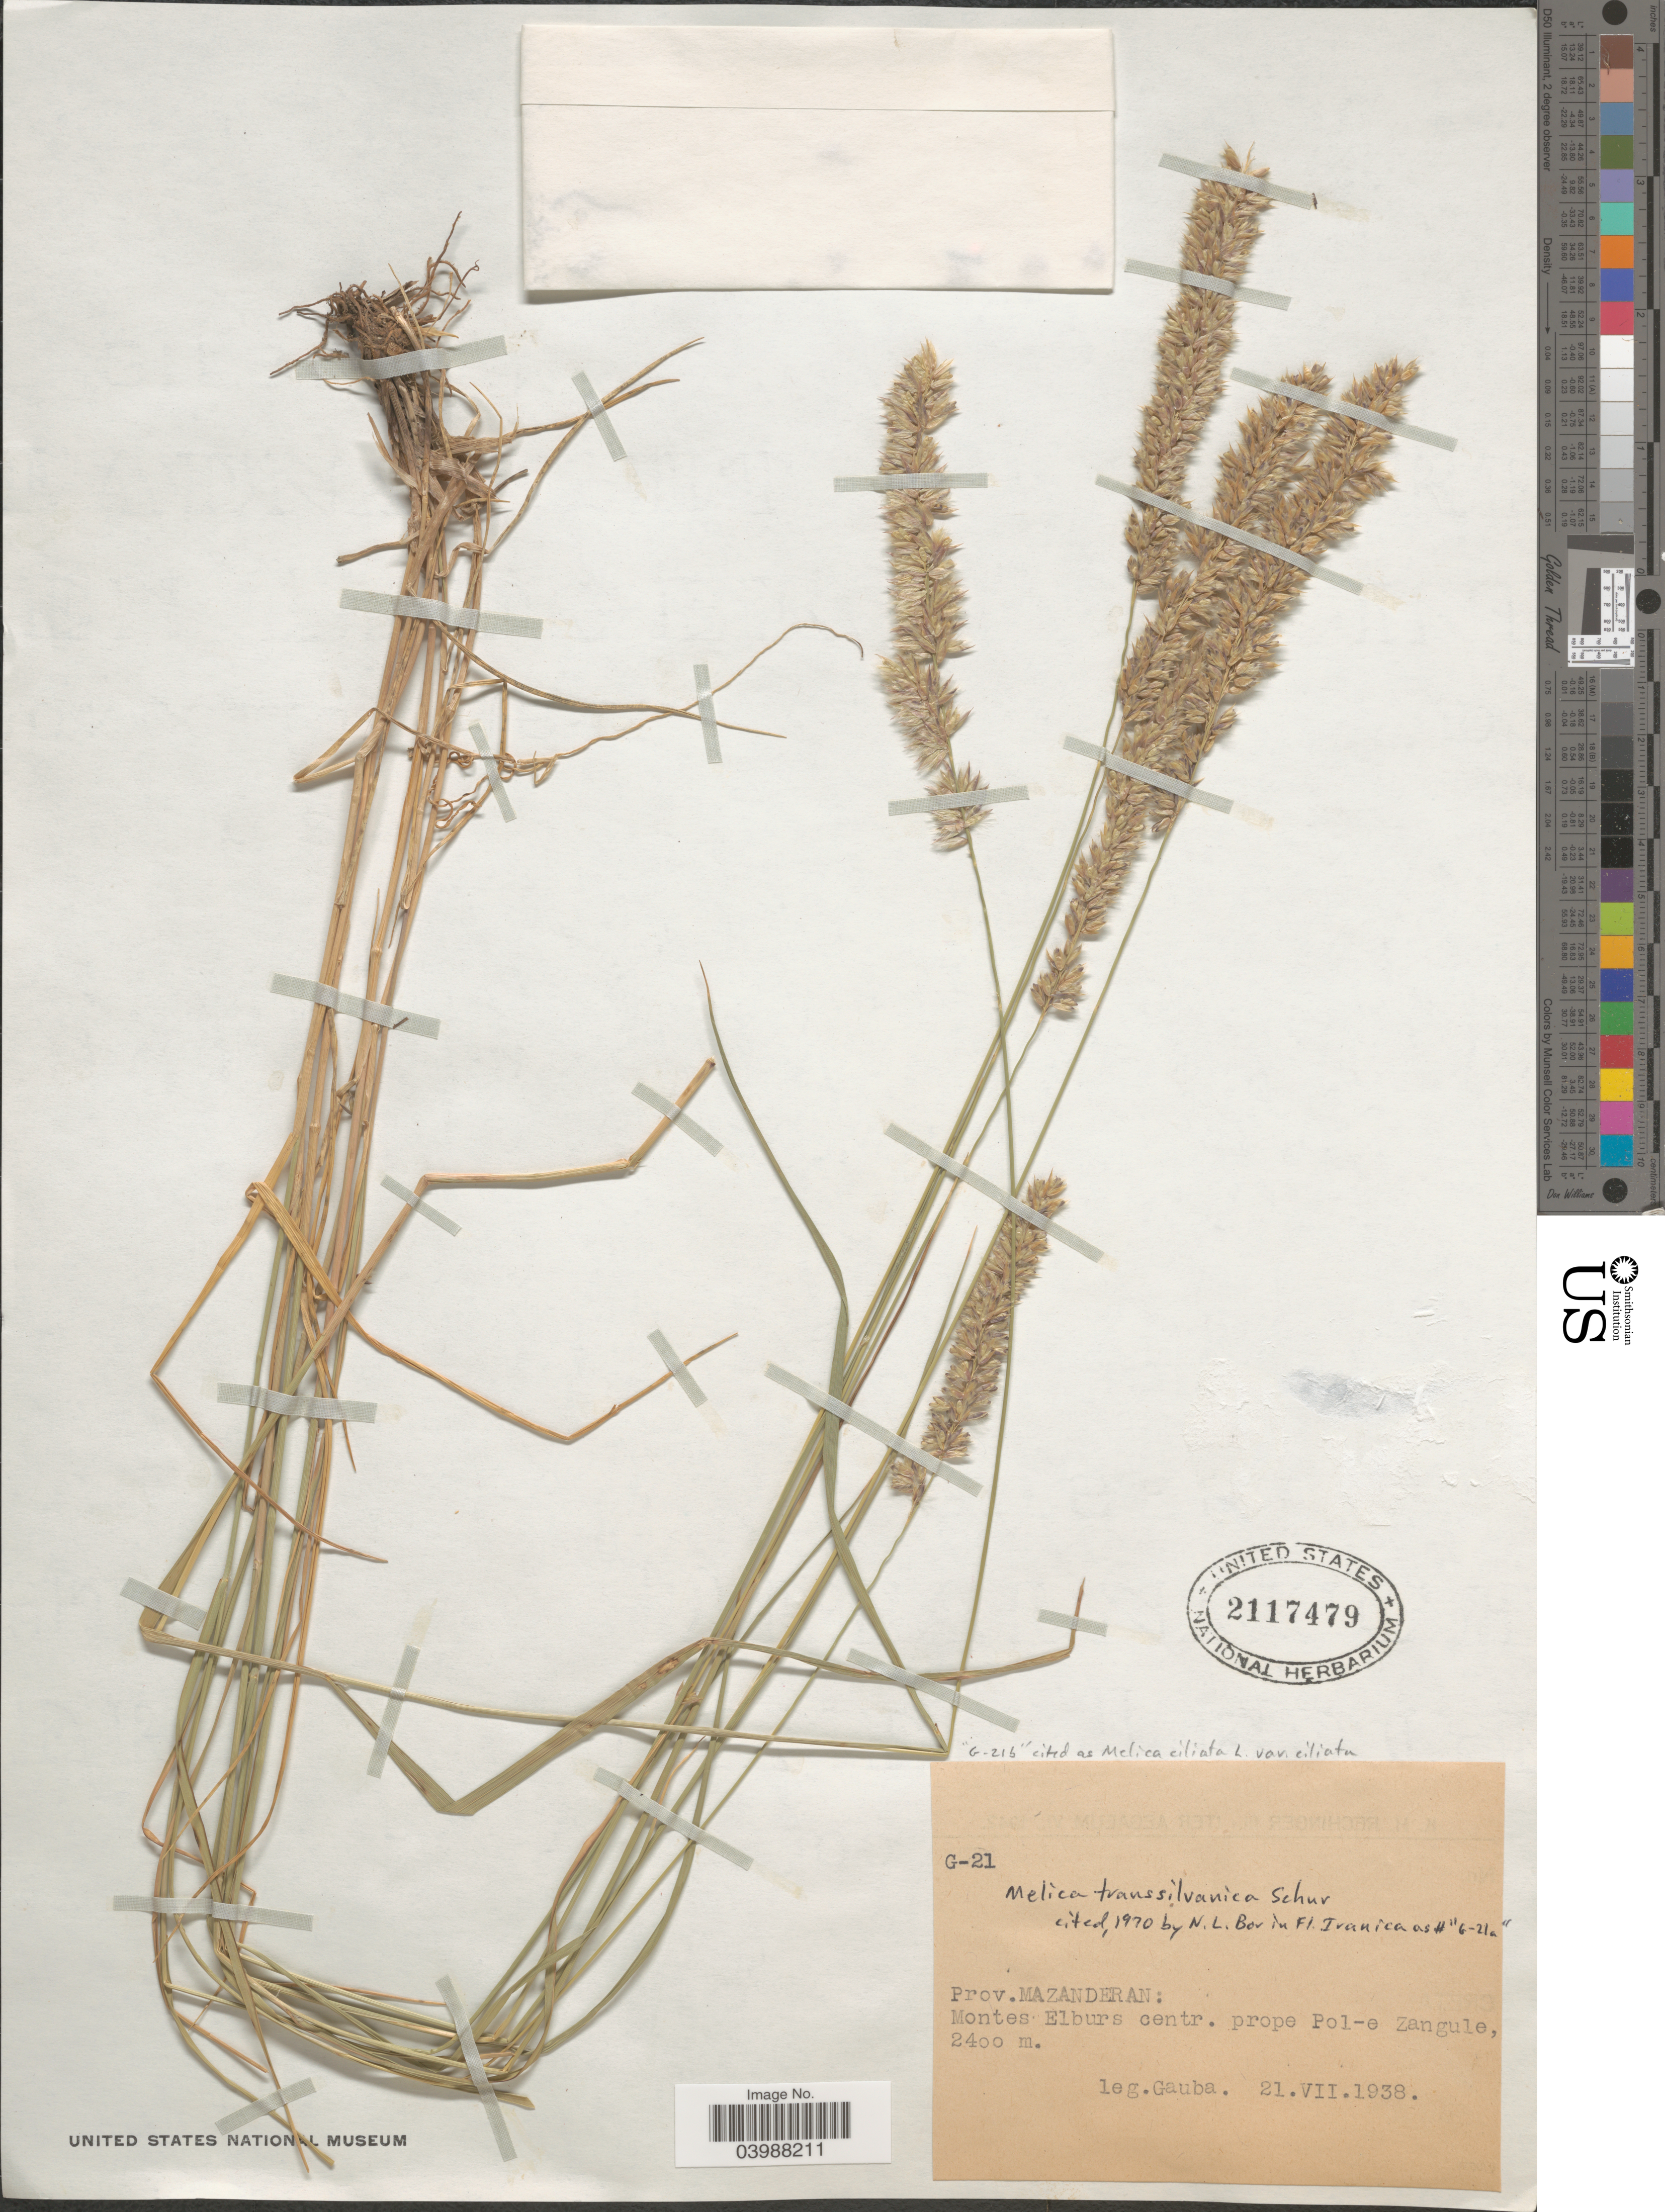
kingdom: Plantae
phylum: Tracheophyta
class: Liliopsida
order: Poales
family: Poaceae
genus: Melica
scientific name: Melica transsilvanica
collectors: E. Gauba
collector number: G-21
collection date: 1938-07-21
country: Iran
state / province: Mazandaran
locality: Montes Elburs centr. prope Pol-e Zangule.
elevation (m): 2400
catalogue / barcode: US 2117479